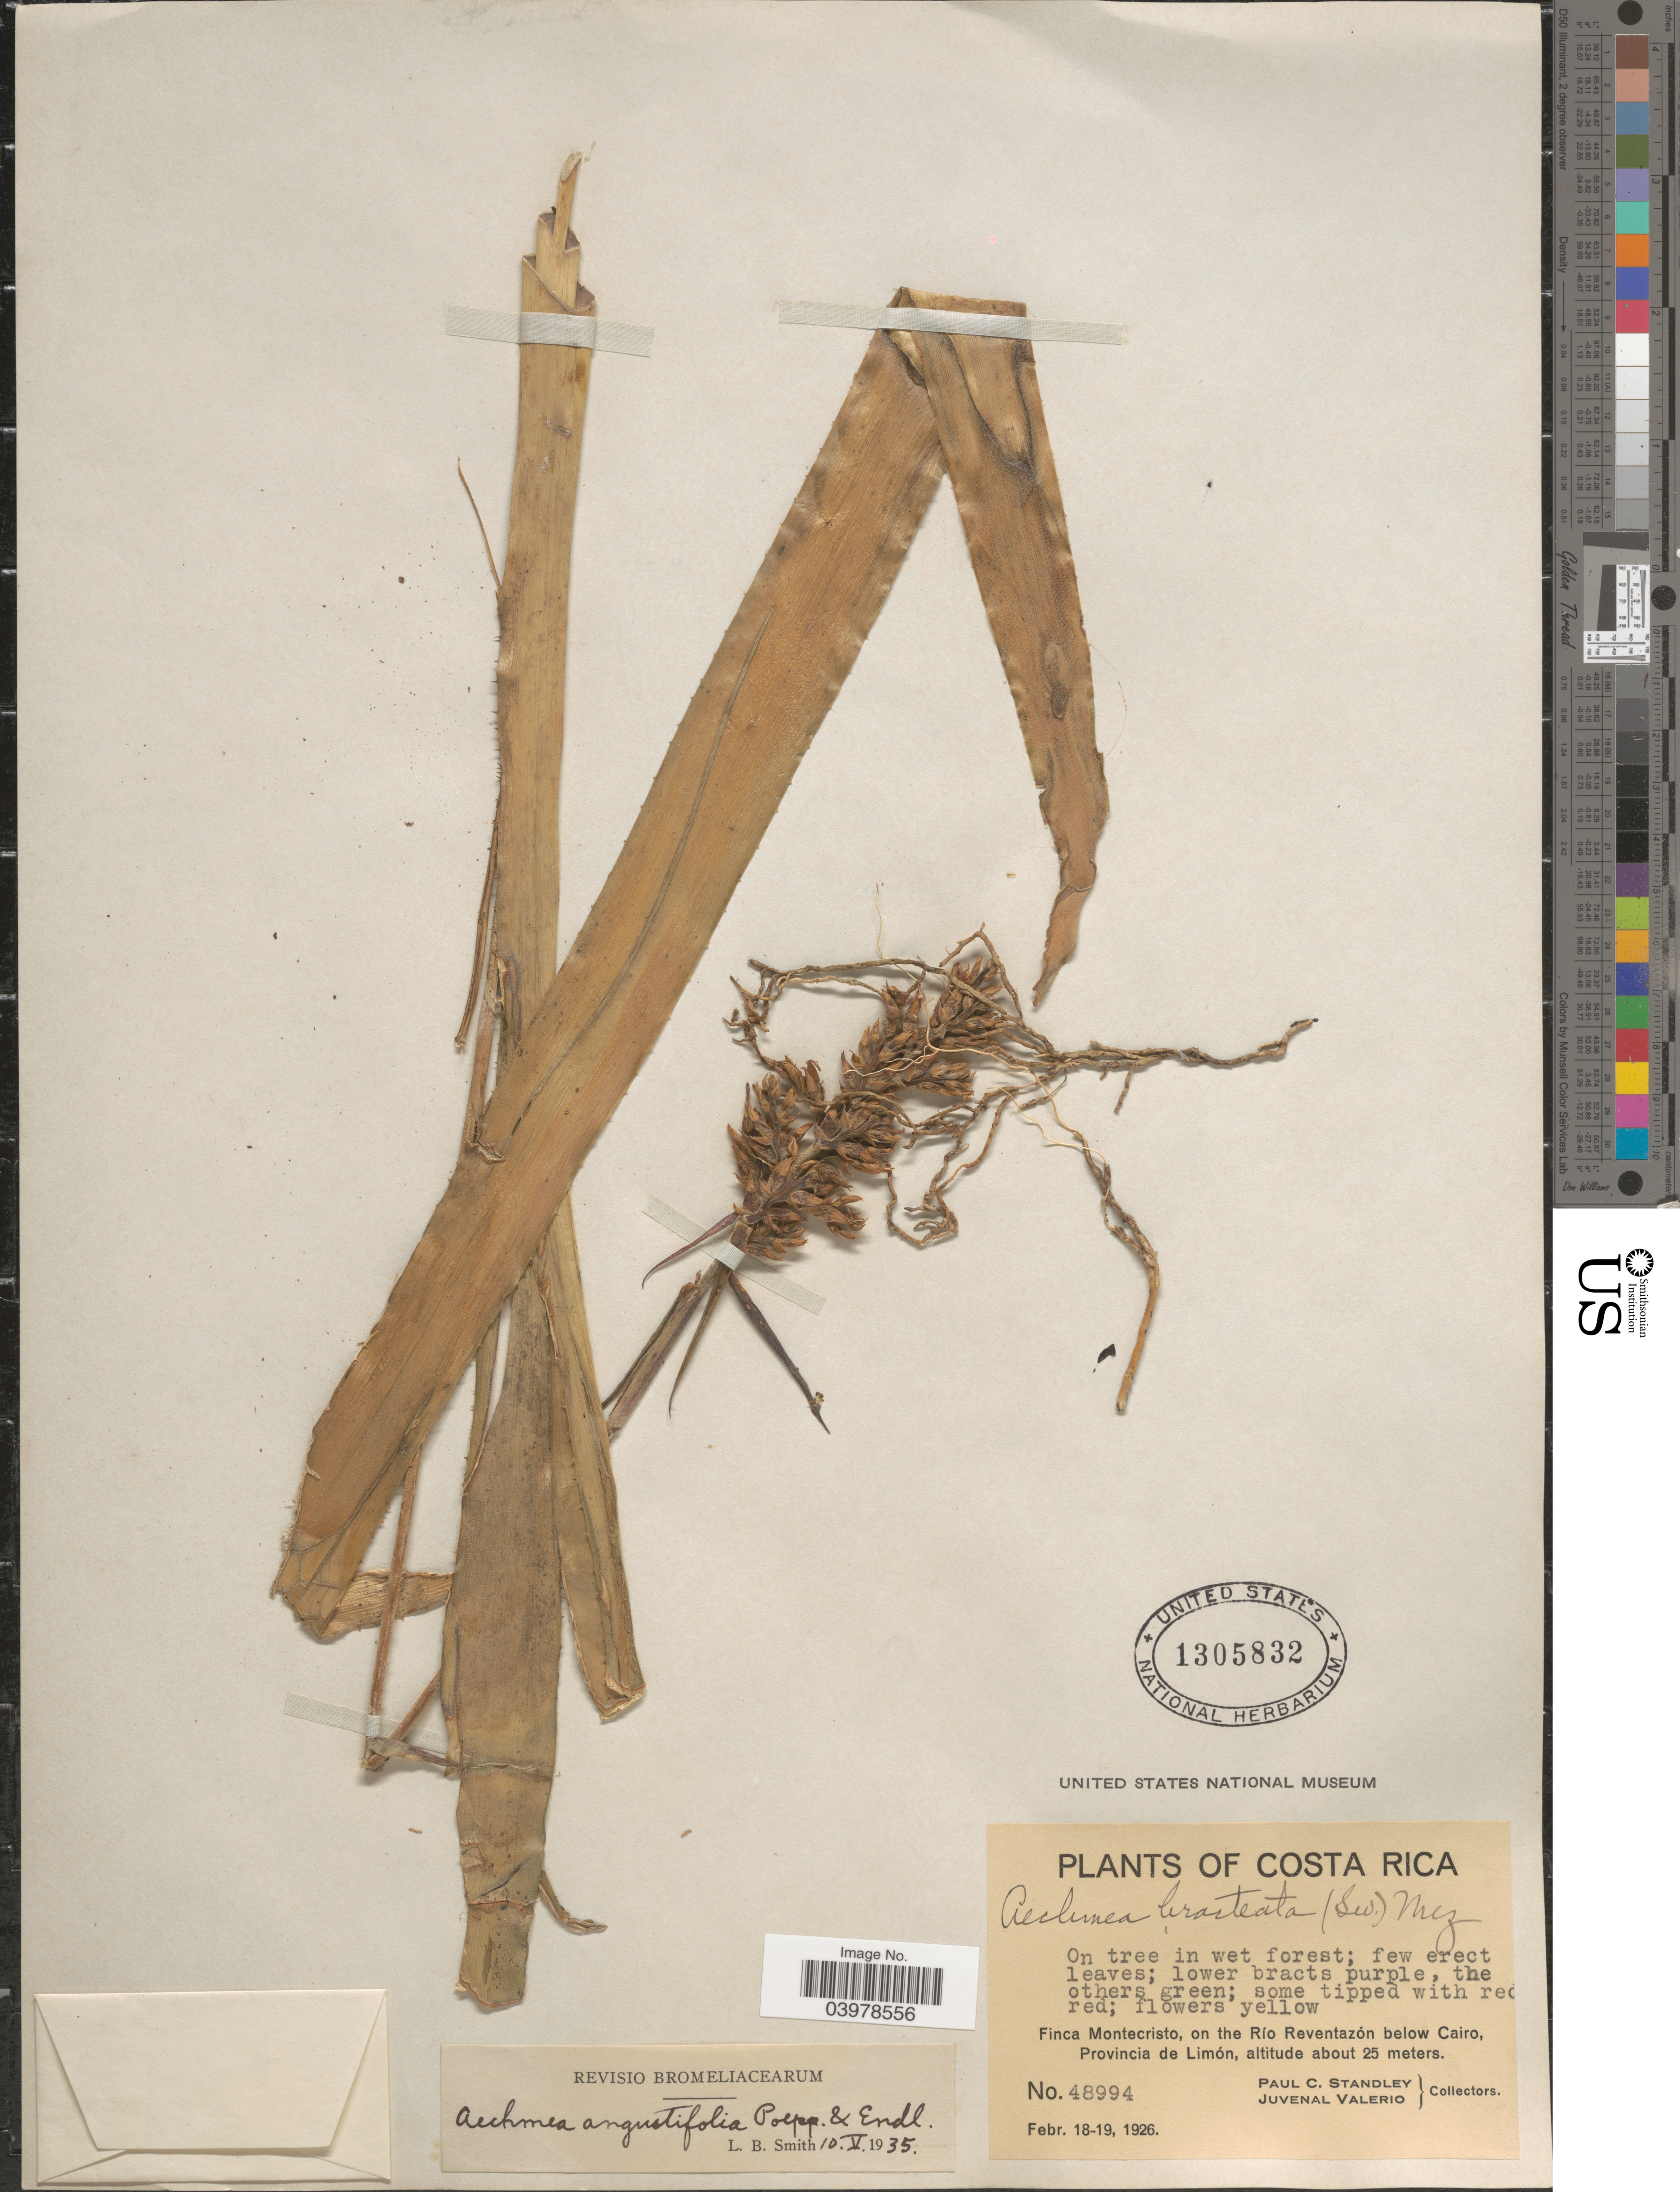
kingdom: Plantae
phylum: Tracheophyta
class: Liliopsida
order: Poales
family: Bromeliaceae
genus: Aechmea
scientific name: Aechmea angustifolia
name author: Poepp. & Endl.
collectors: P. C. Standley & J. Valerio R.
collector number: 48994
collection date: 1926-02-18/1926-02-19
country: Costa Rica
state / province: Limón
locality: Finca Montecristo, on the Río Reventazón below Cairo.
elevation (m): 25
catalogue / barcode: US 1305832